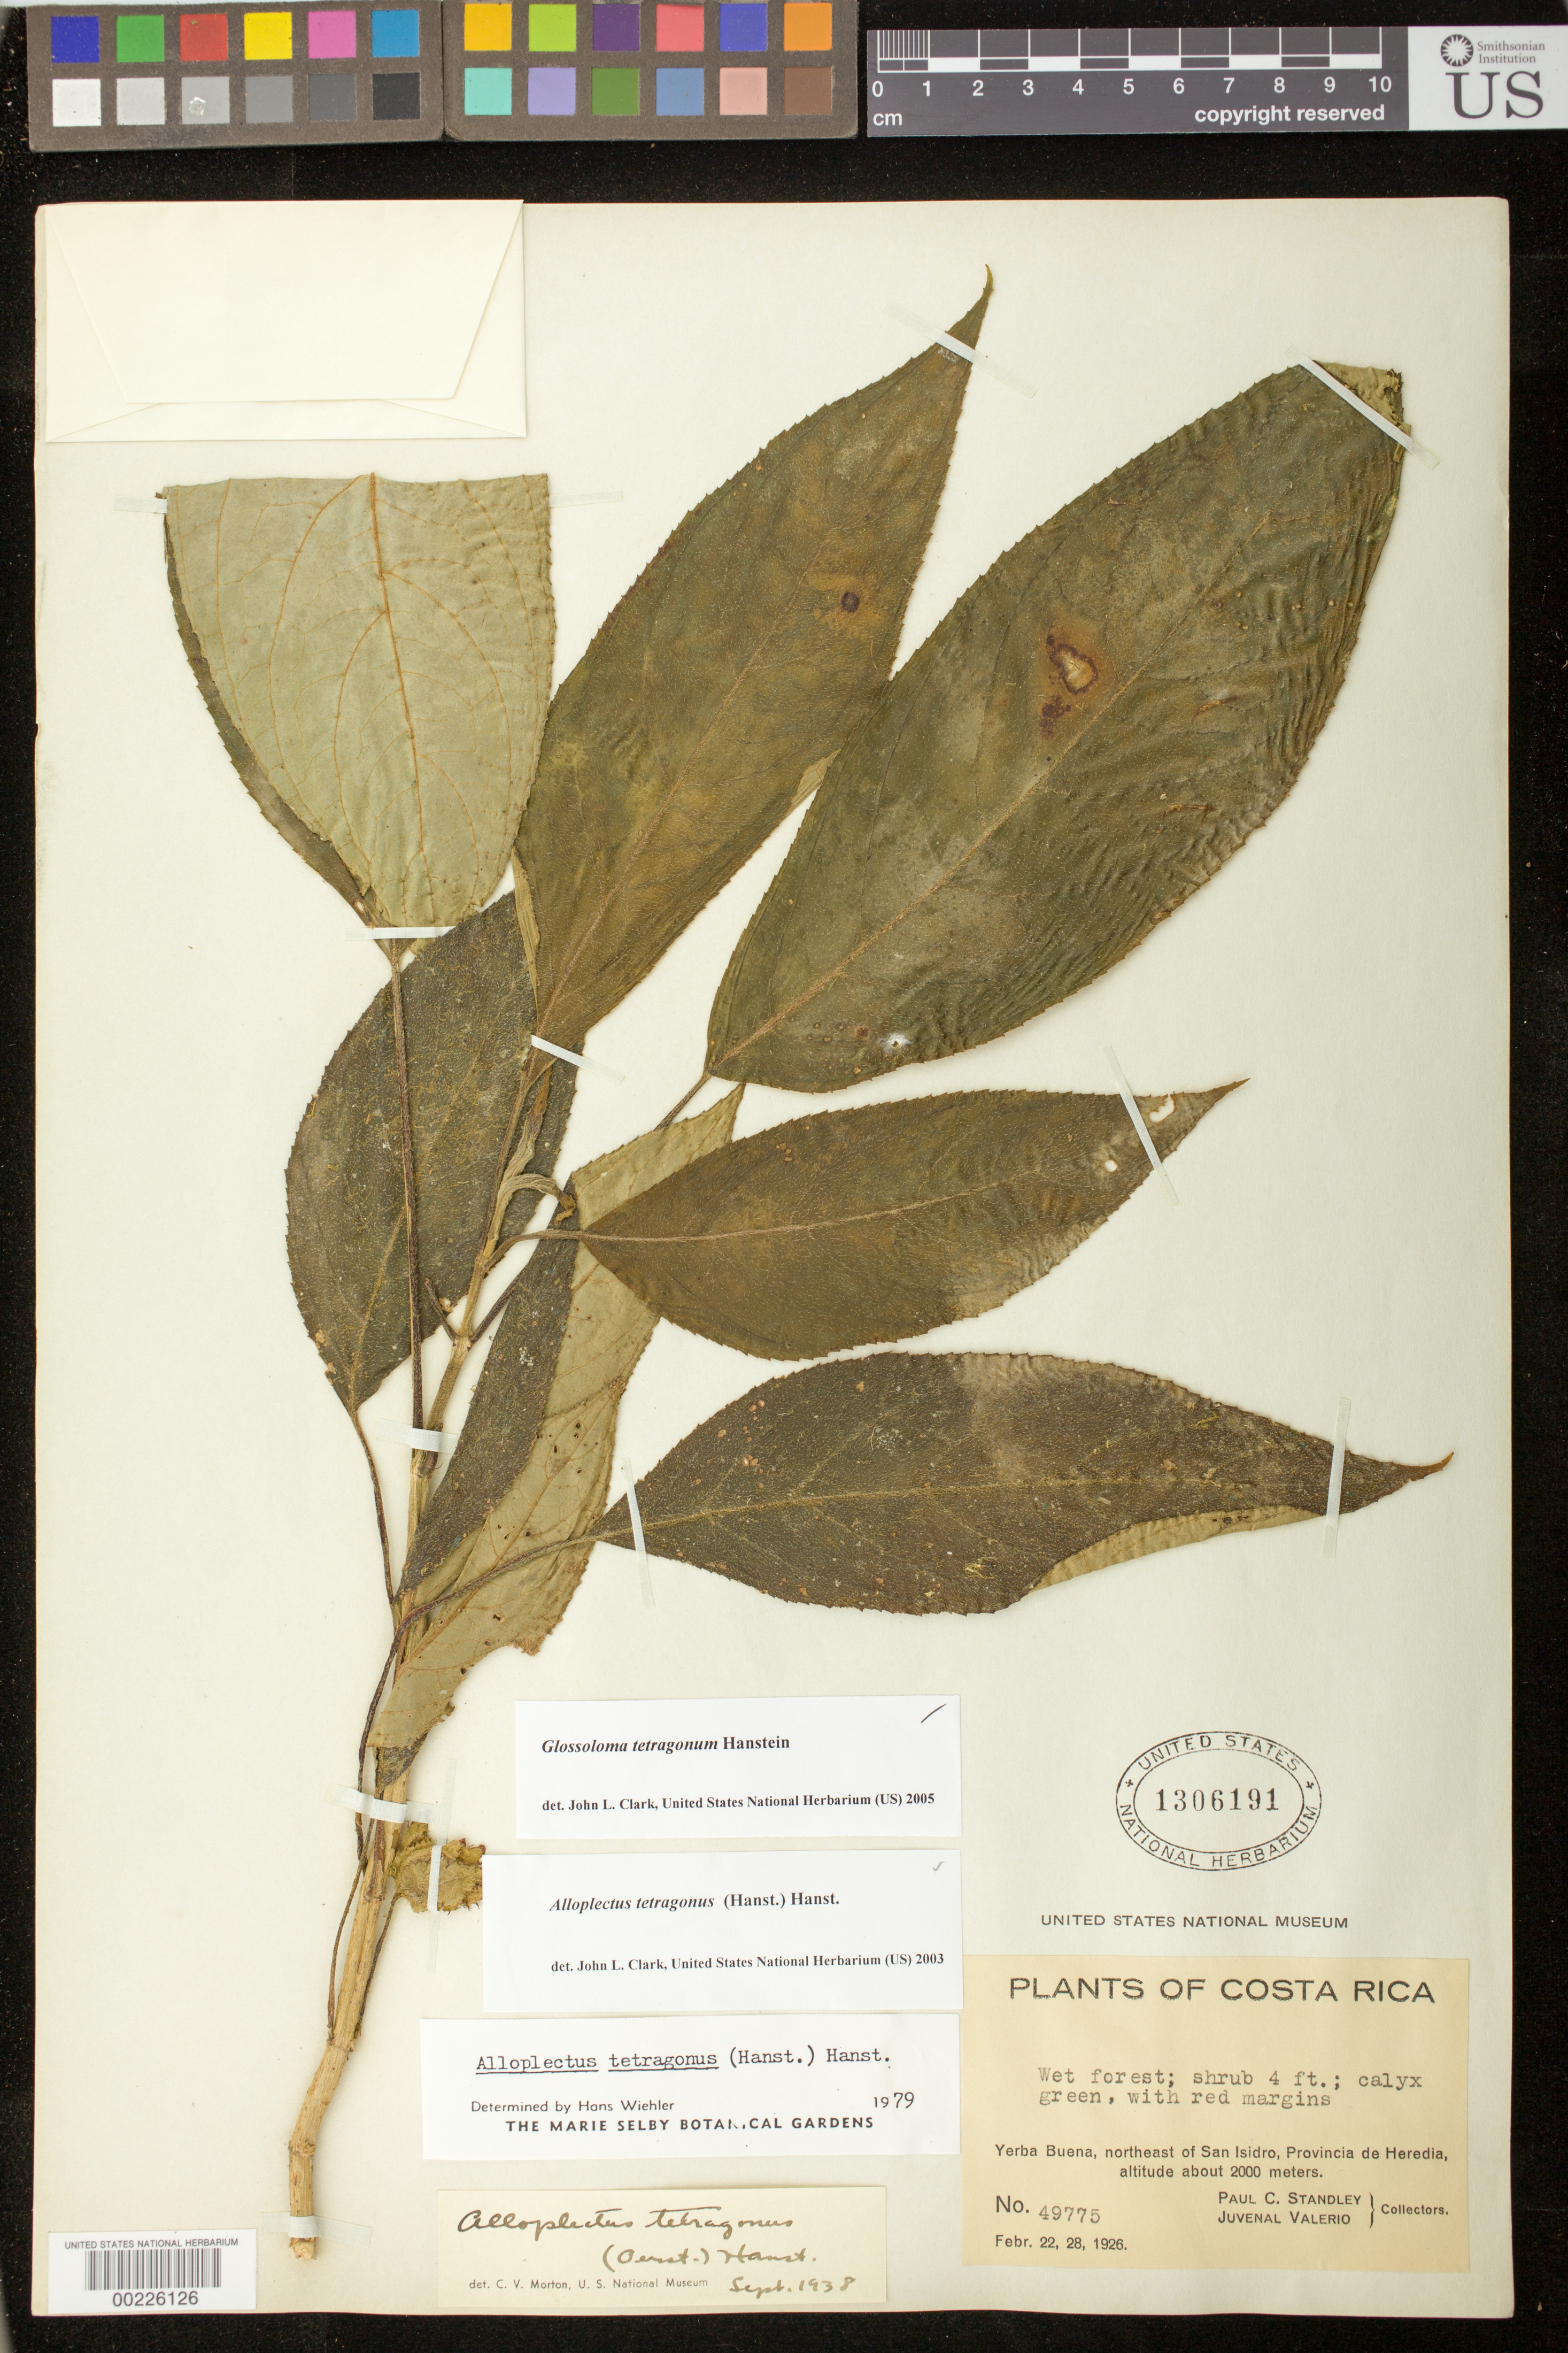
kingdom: Plantae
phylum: Tracheophyta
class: Magnoliopsida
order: Lamiales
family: Gesneriaceae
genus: Glossoloma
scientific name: Glossoloma tetragonum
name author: Hanst.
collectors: P. C. Standley & J. Valerio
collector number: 49775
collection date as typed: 22-28 Feb 1926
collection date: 1926-02-22/1926-02-28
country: Costa Rica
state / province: Heredia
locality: Yerba Buena, NE of San Isidro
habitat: Wet forest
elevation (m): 2000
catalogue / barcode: US 1306191